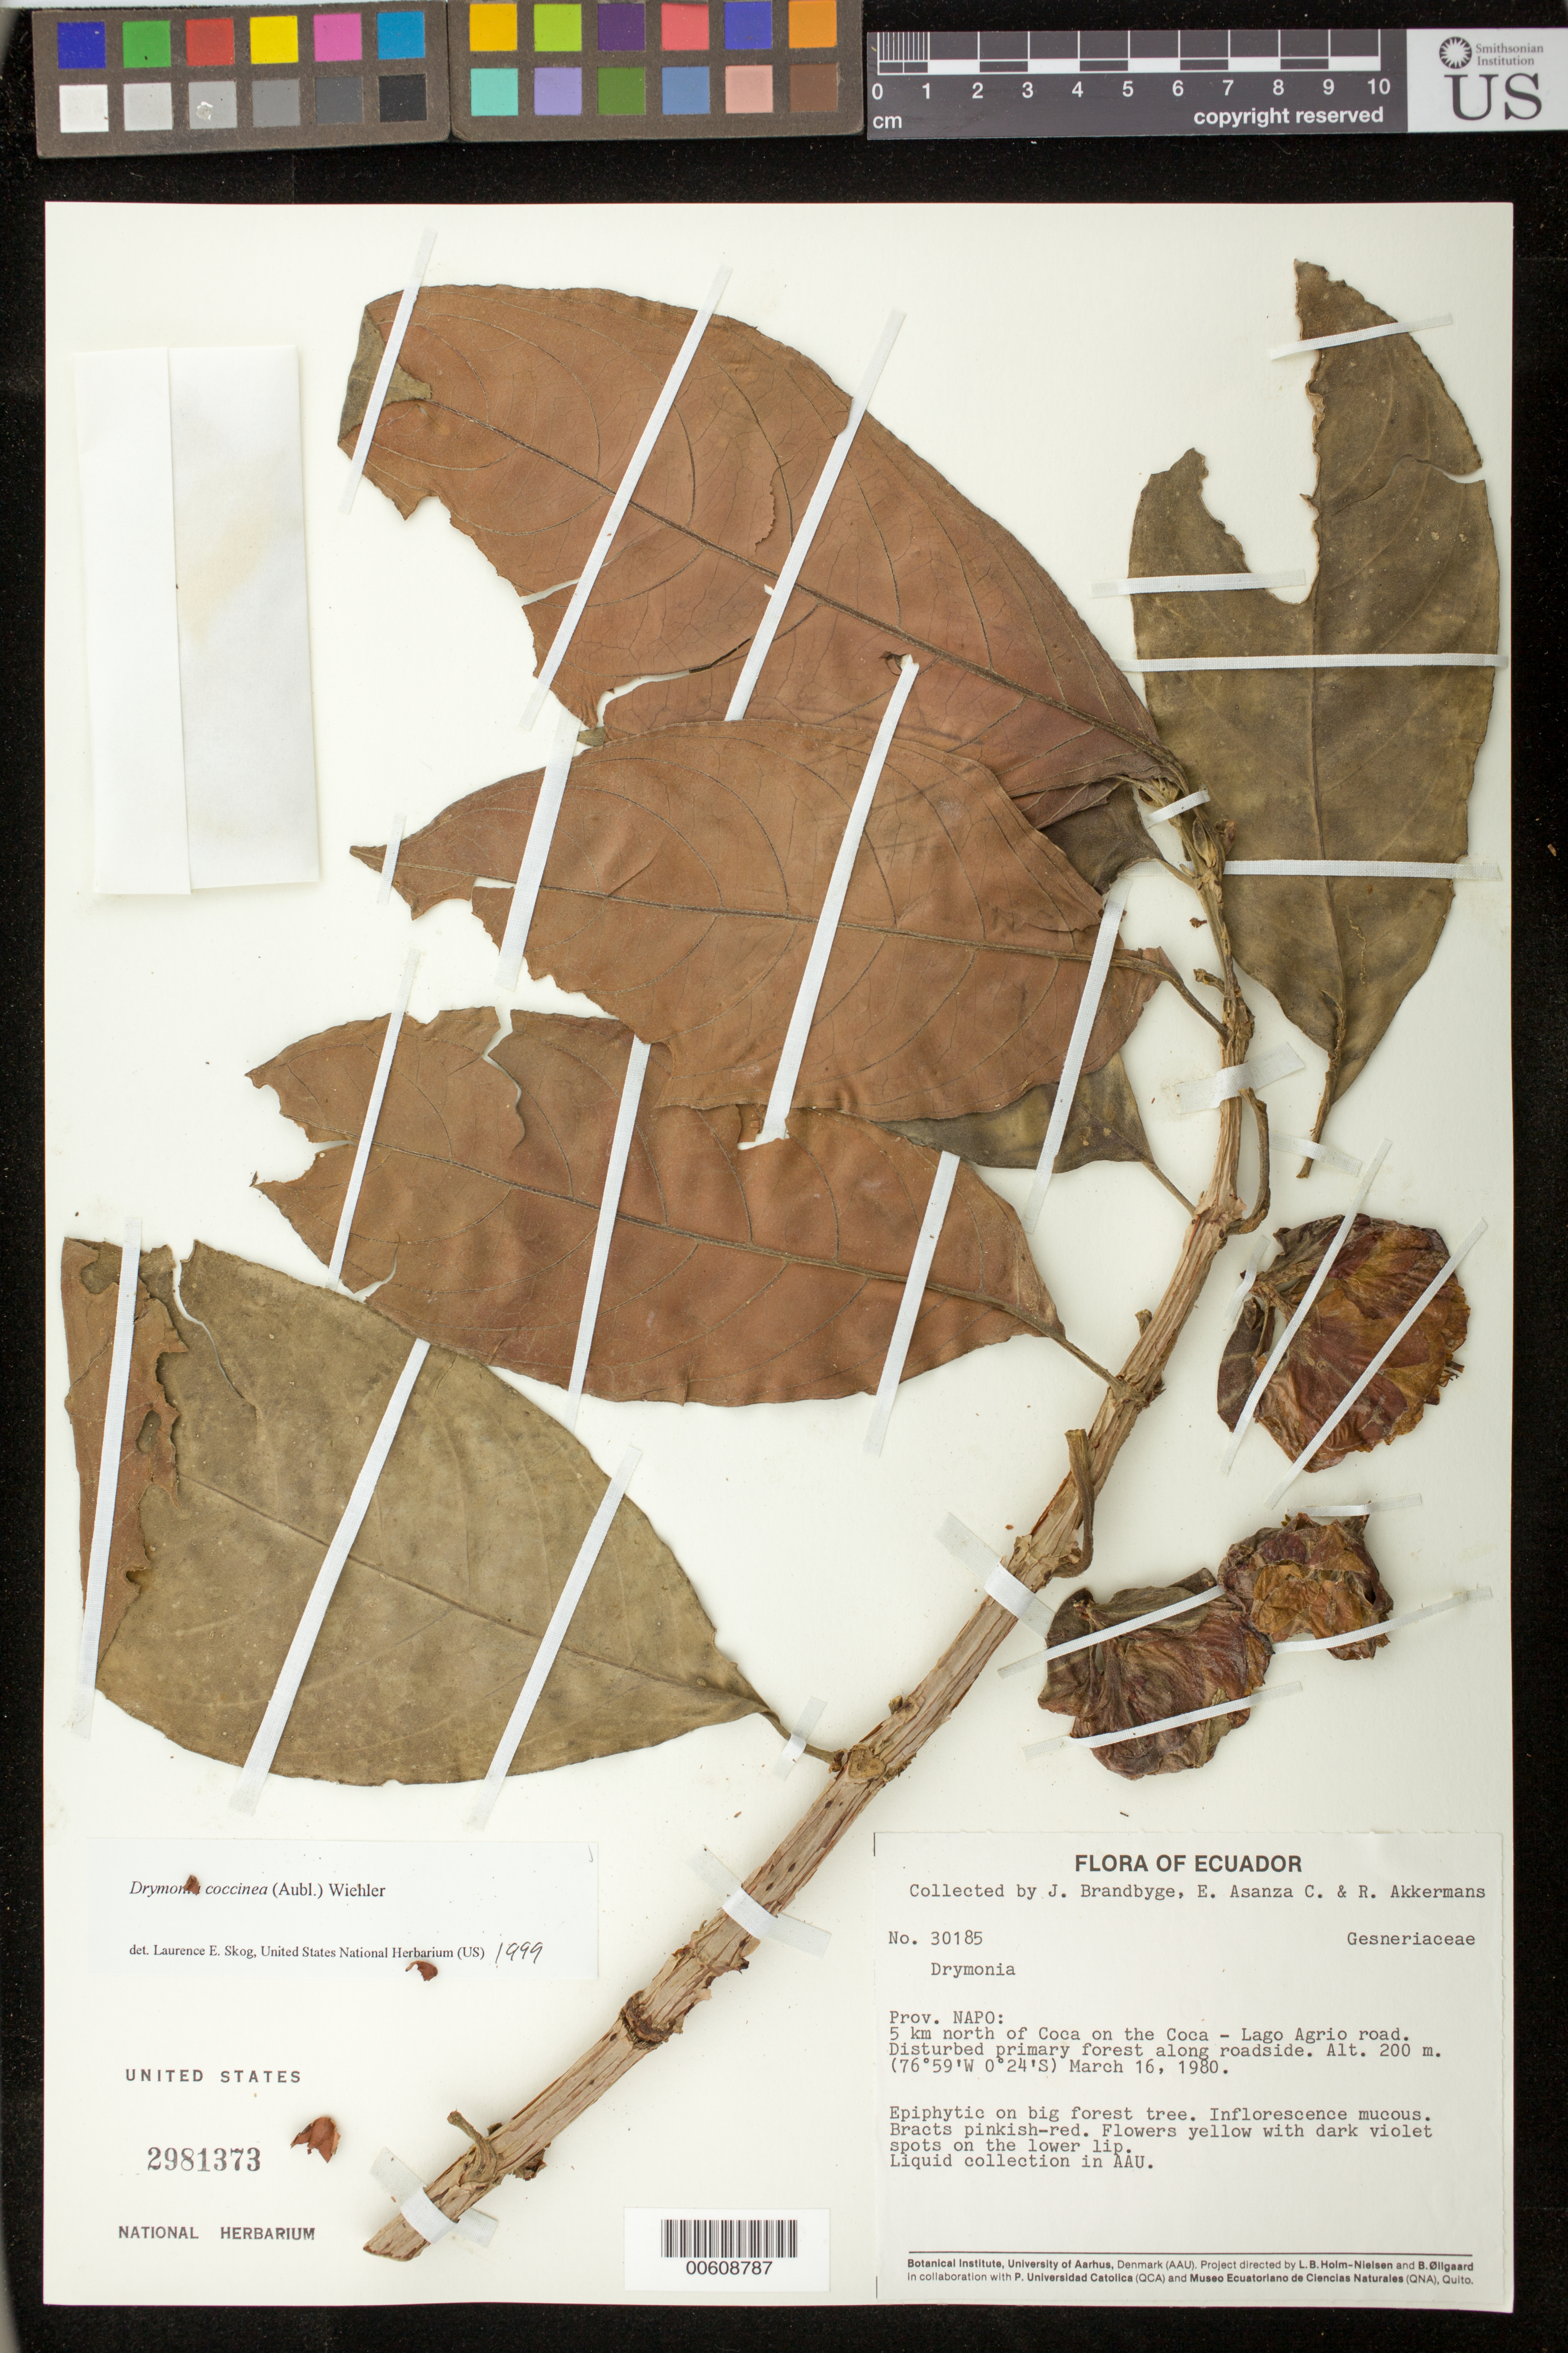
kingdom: Plantae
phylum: Tracheophyta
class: Magnoliopsida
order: Lamiales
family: Gesneriaceae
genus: Drymonia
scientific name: Drymonia coccinea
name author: (Aubl.) Wiehler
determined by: Skog, Laurence E.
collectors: J. Brandbyge, E. Asanza C. & R. W. A. P. Akkermans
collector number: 30185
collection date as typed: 16 Mar 1980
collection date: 1980-03-16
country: Ecuador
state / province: Napo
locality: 5 km N of Coca on the Coca - Lago Agrio road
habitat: Disturbed primary forest along roadside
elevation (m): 200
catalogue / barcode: US 2981373